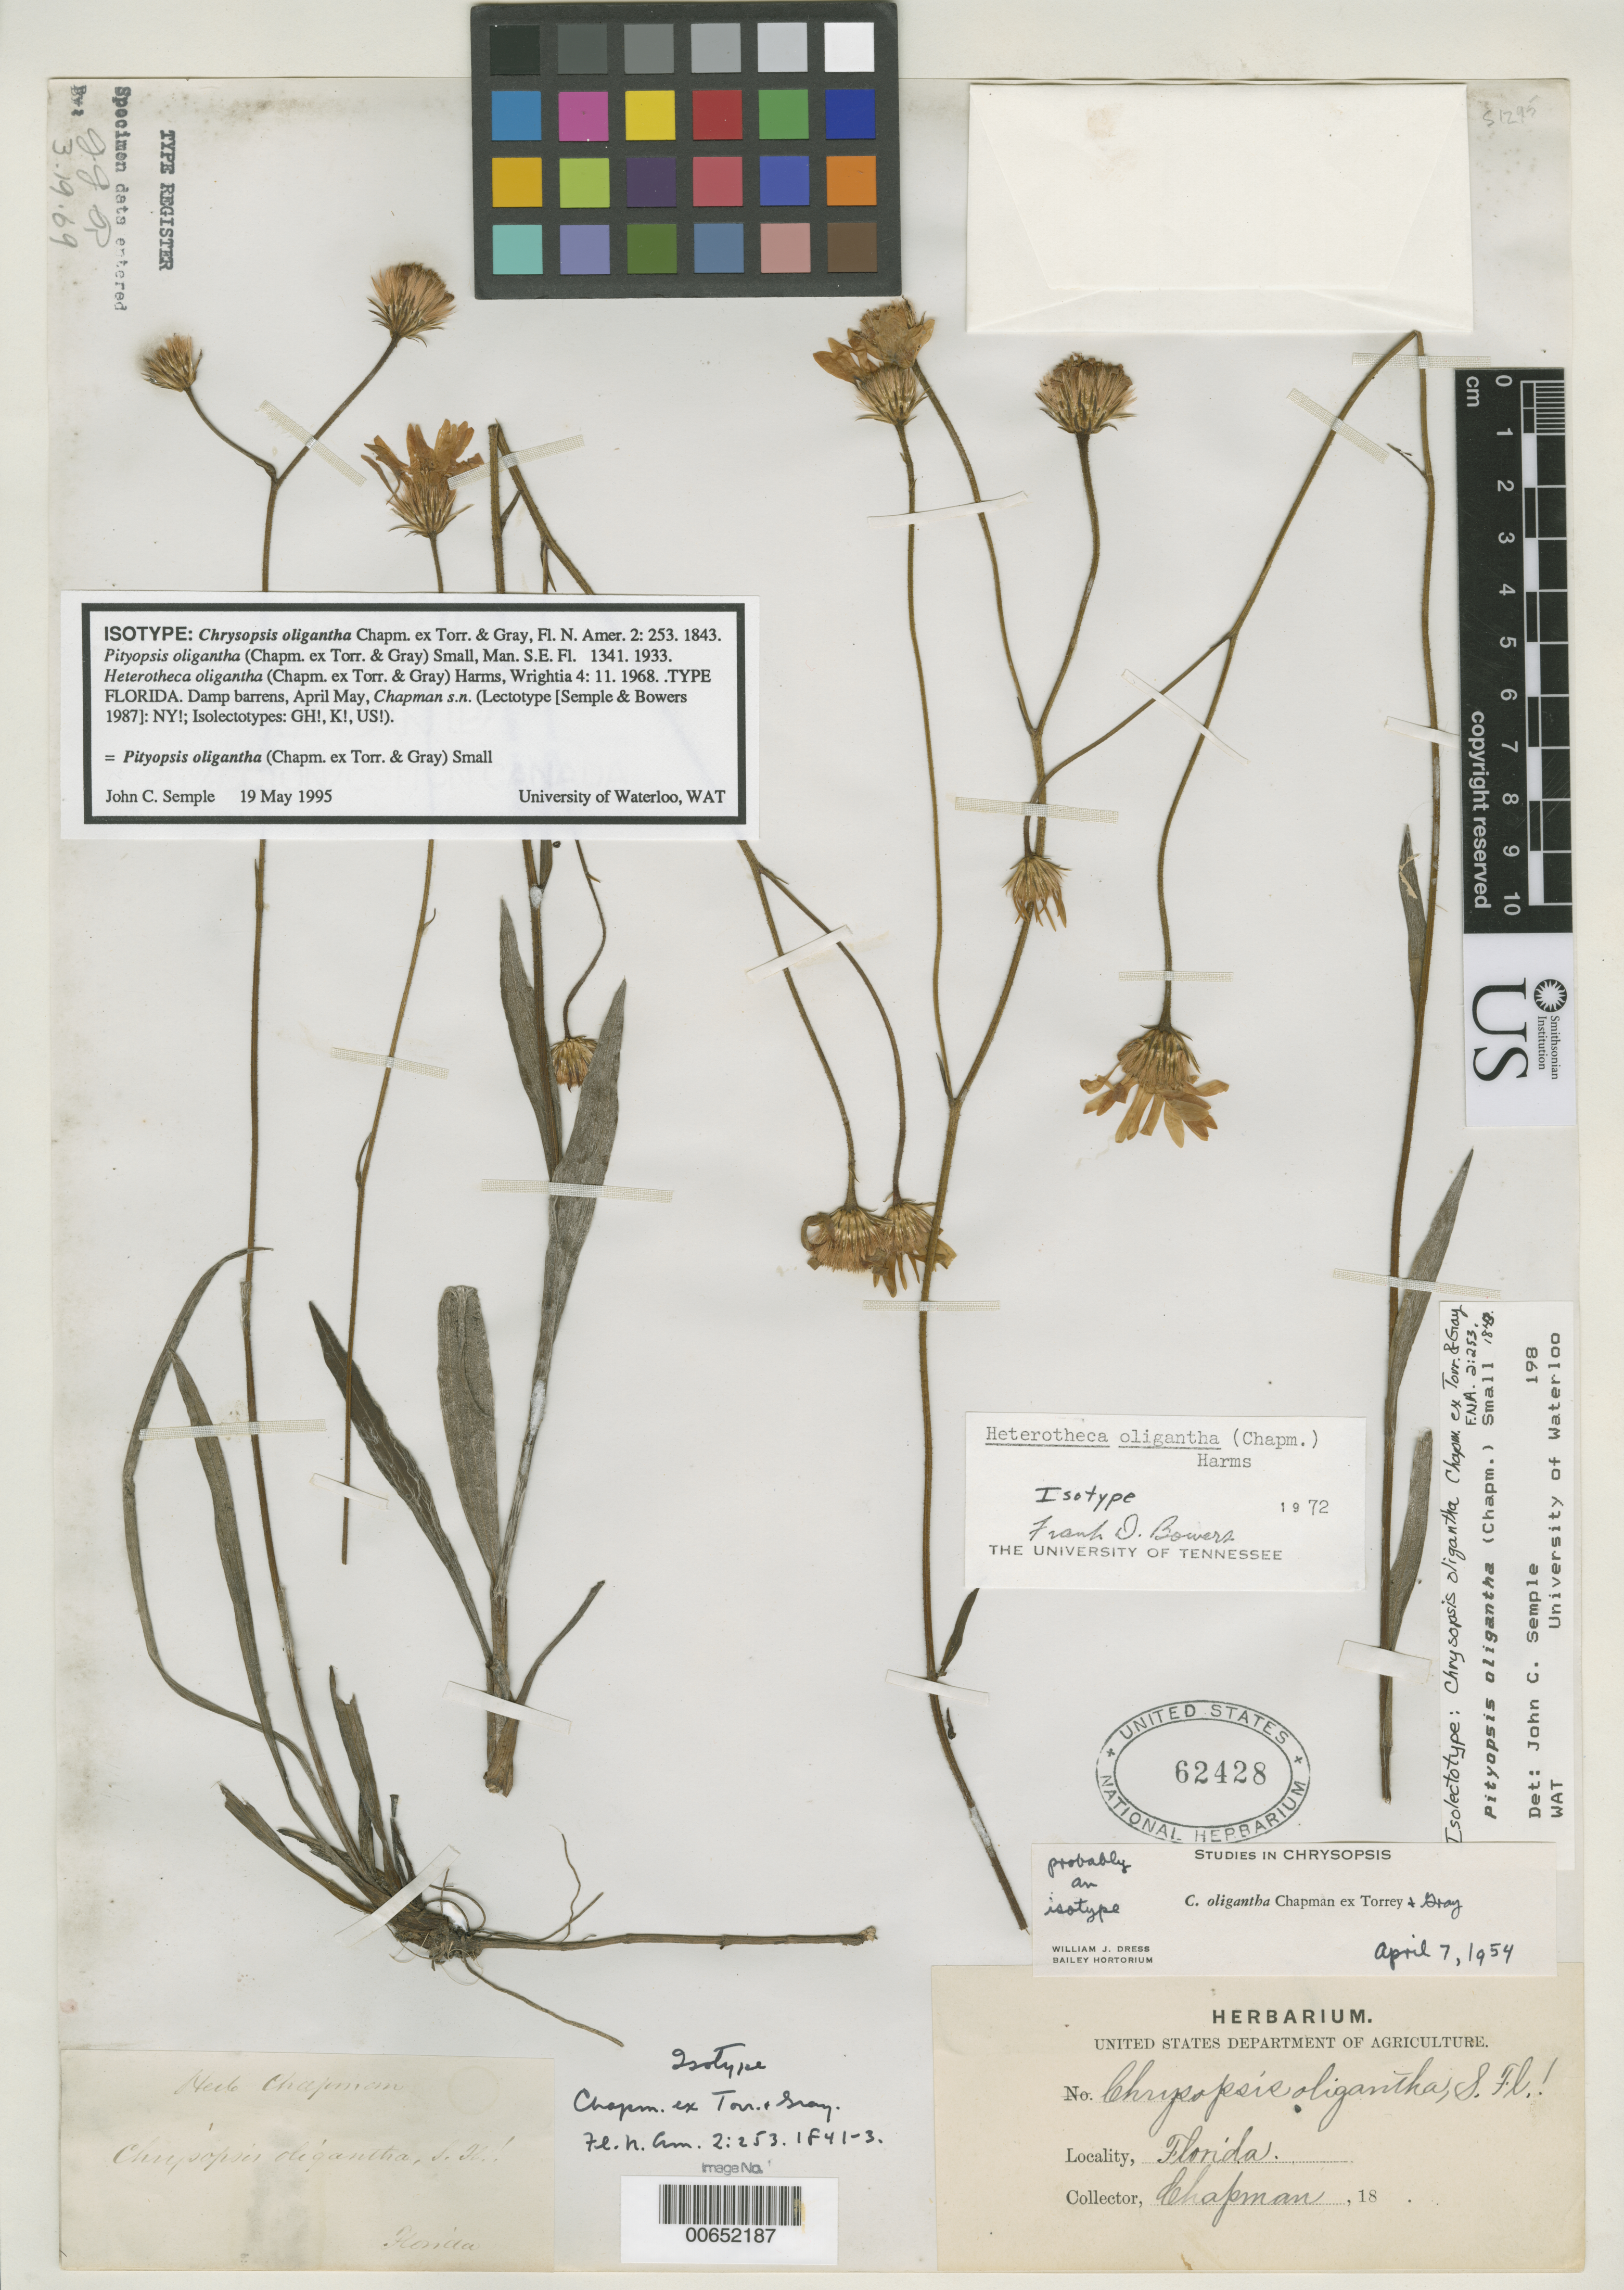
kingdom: Plantae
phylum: Tracheophyta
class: Magnoliopsida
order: Asterales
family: Asteraceae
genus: Chrysopsis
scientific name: Chrysopsis oligantha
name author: Chapm. ex Torr. & A. Gray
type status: Isotype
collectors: A. W. Chapman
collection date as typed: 18--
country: United States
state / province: Florida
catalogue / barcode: US 62428